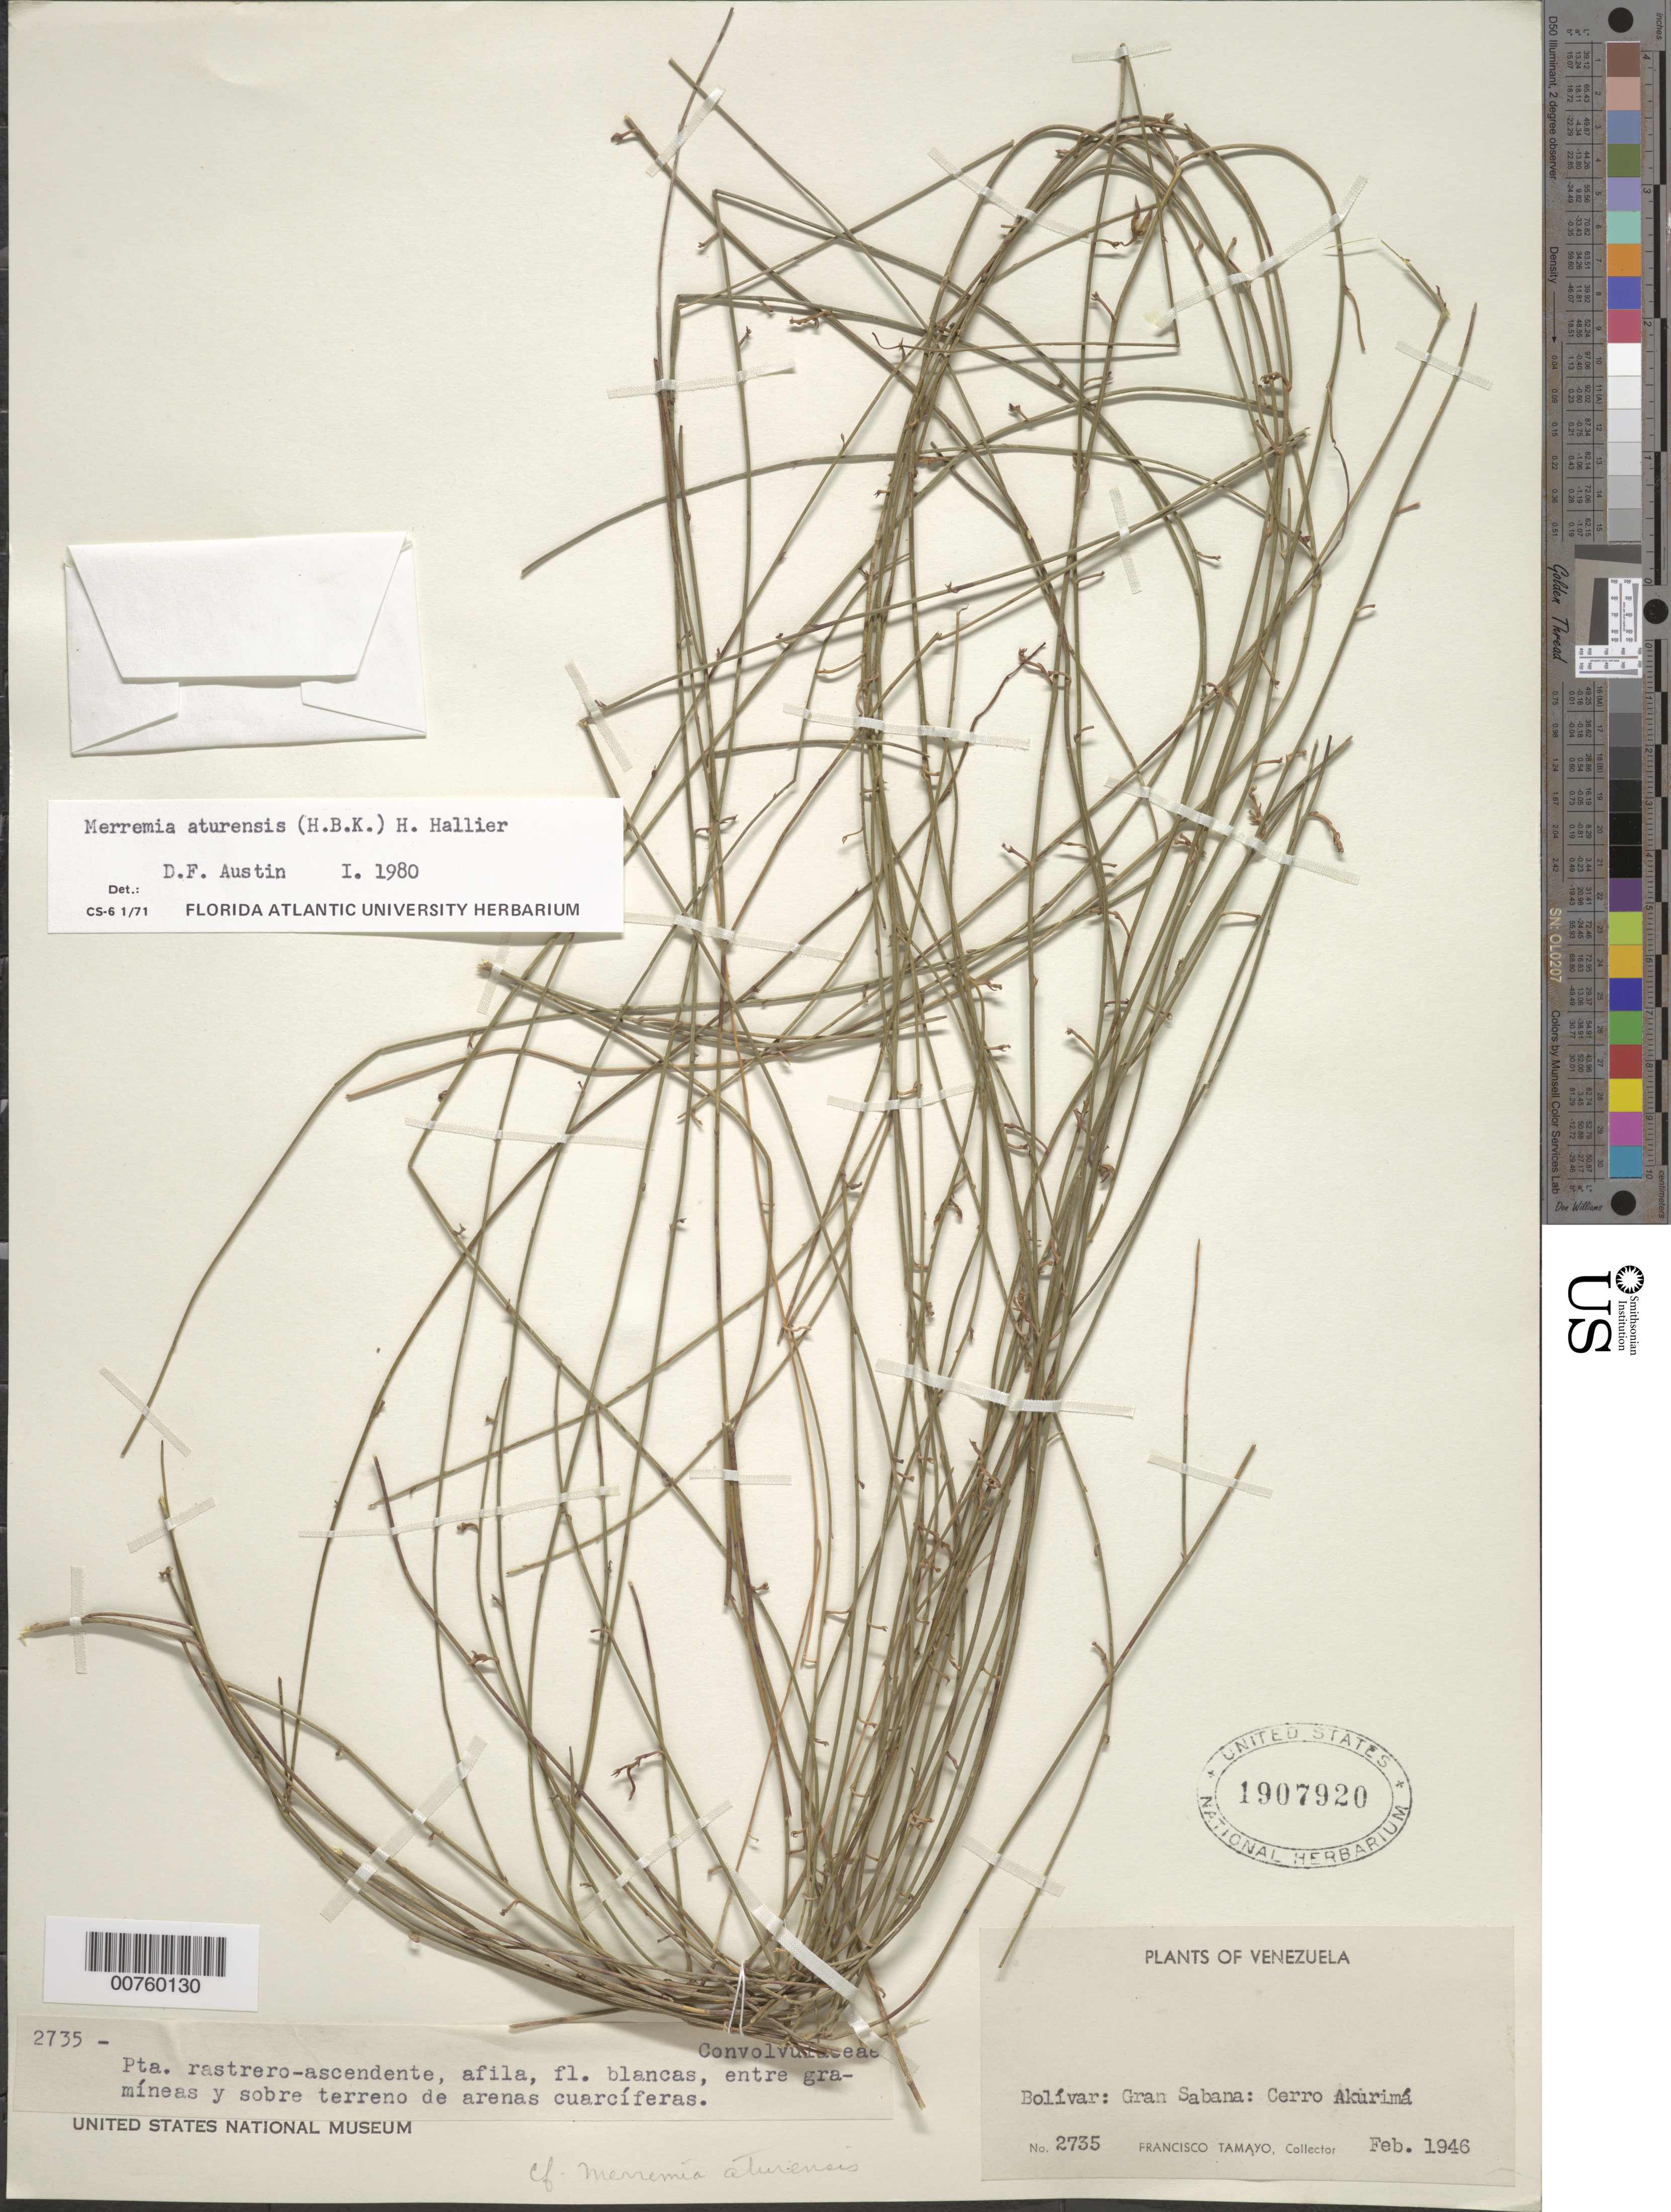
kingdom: Plantae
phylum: Tracheophyta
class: Magnoliopsida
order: Solanales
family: Convolvulaceae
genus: Distimake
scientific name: Distimake aturensis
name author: (Kunth) A. R. Simões & Staples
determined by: Strong, Mark T., (BOT), Smithsonian Institution - National Museum of Natural History (UNITED STATES)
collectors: F. Tamayo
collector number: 2735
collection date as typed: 11-Feb-46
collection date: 1946-02-11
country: Venezuela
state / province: Bolívar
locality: Gran Sabana, Sta. Elena, Cerro de Acurimá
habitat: Entre gramineas y sobre terreno de arenas cuarciferas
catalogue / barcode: US 1907920